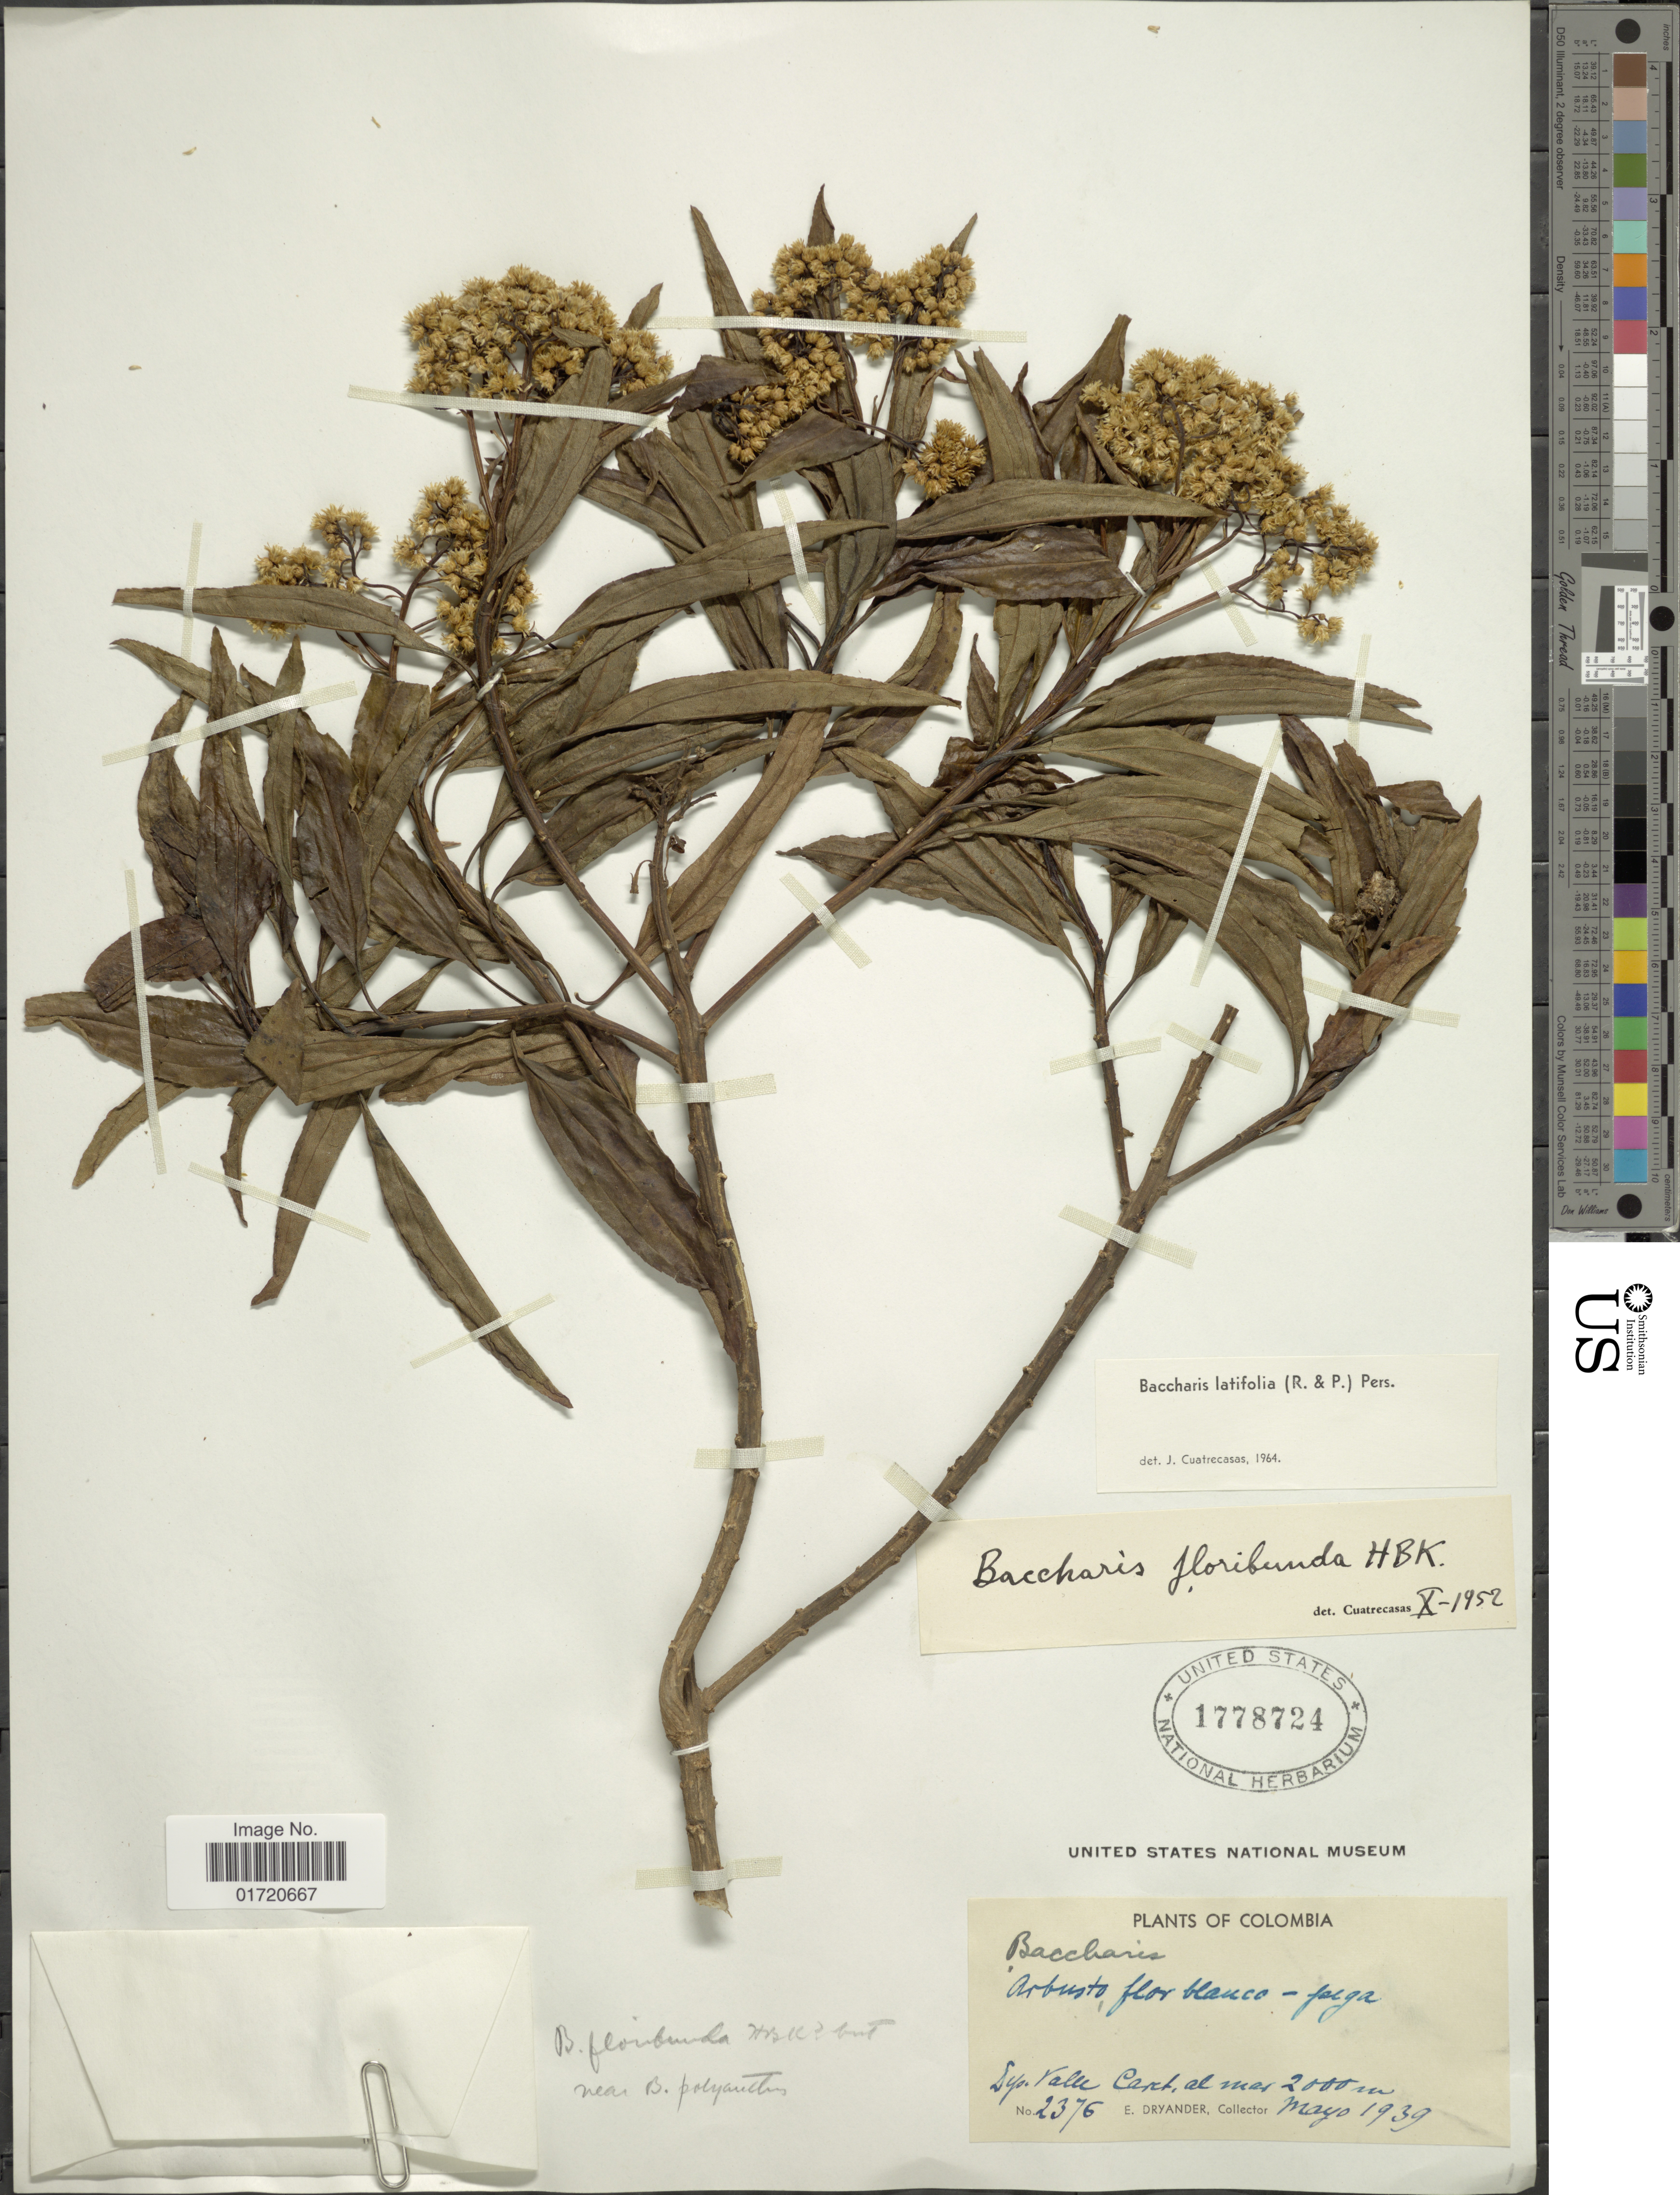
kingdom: Plantae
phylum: Tracheophyta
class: Magnoliopsida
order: Asterales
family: Asteraceae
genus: Baccharis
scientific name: Baccharis latifolia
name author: (Ruiz & Pav.) Pers.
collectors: E. Dryander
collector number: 2376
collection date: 1939-05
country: Colombia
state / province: Valle del Cauca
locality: Dep. Valle Caret. al mar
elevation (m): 2000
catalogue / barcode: US 1778724